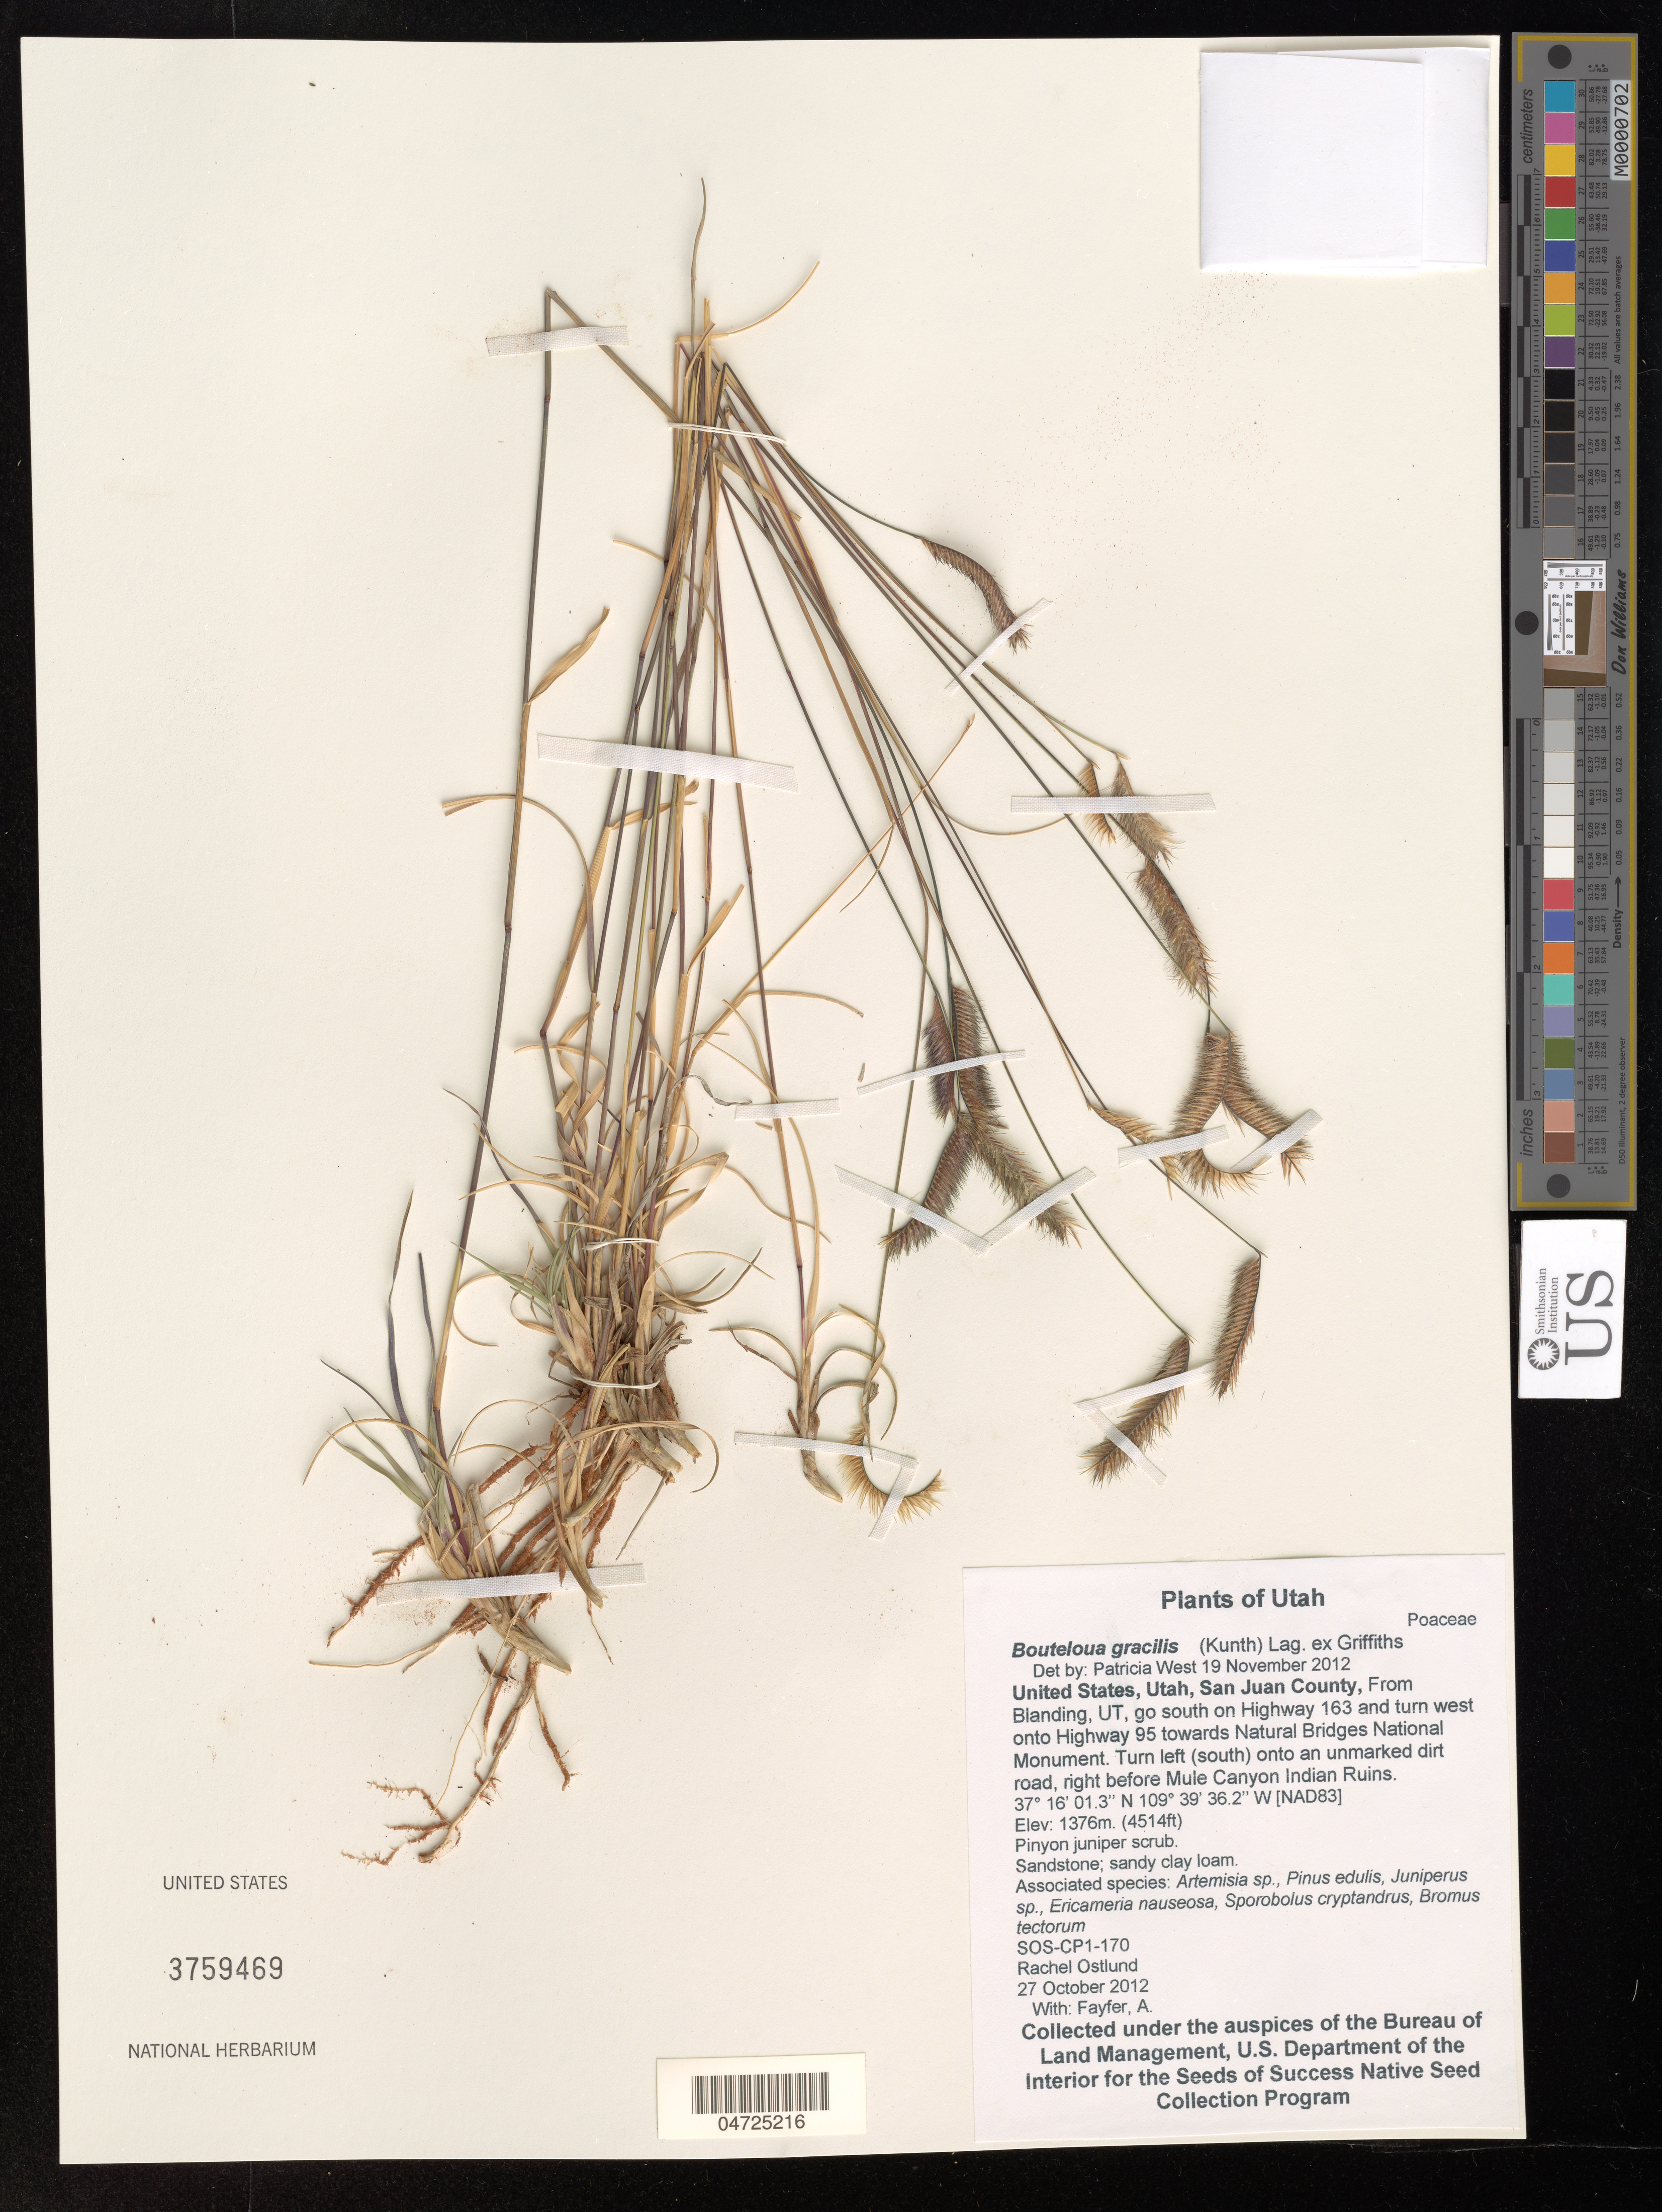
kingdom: Plantae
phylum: Tracheophyta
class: Liliopsida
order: Poales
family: Poaceae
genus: Bouteloua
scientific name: Bouteloua gracilis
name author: (Kunth) Lag. ex Griffiths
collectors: R. Ostlund & A. Fayfer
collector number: SOS-CP1-170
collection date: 2012-10-27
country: United States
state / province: Utah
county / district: San Juan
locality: San Juan County, From Blanding, go south on Highway 163 and turn west onto Highway 95 towards Natural Bridges National Monument. Turn left (south) onto an unmarked dirt road, right before Mule Canyon Indian Ruins. [NAD83].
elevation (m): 1376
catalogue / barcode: US 3759469